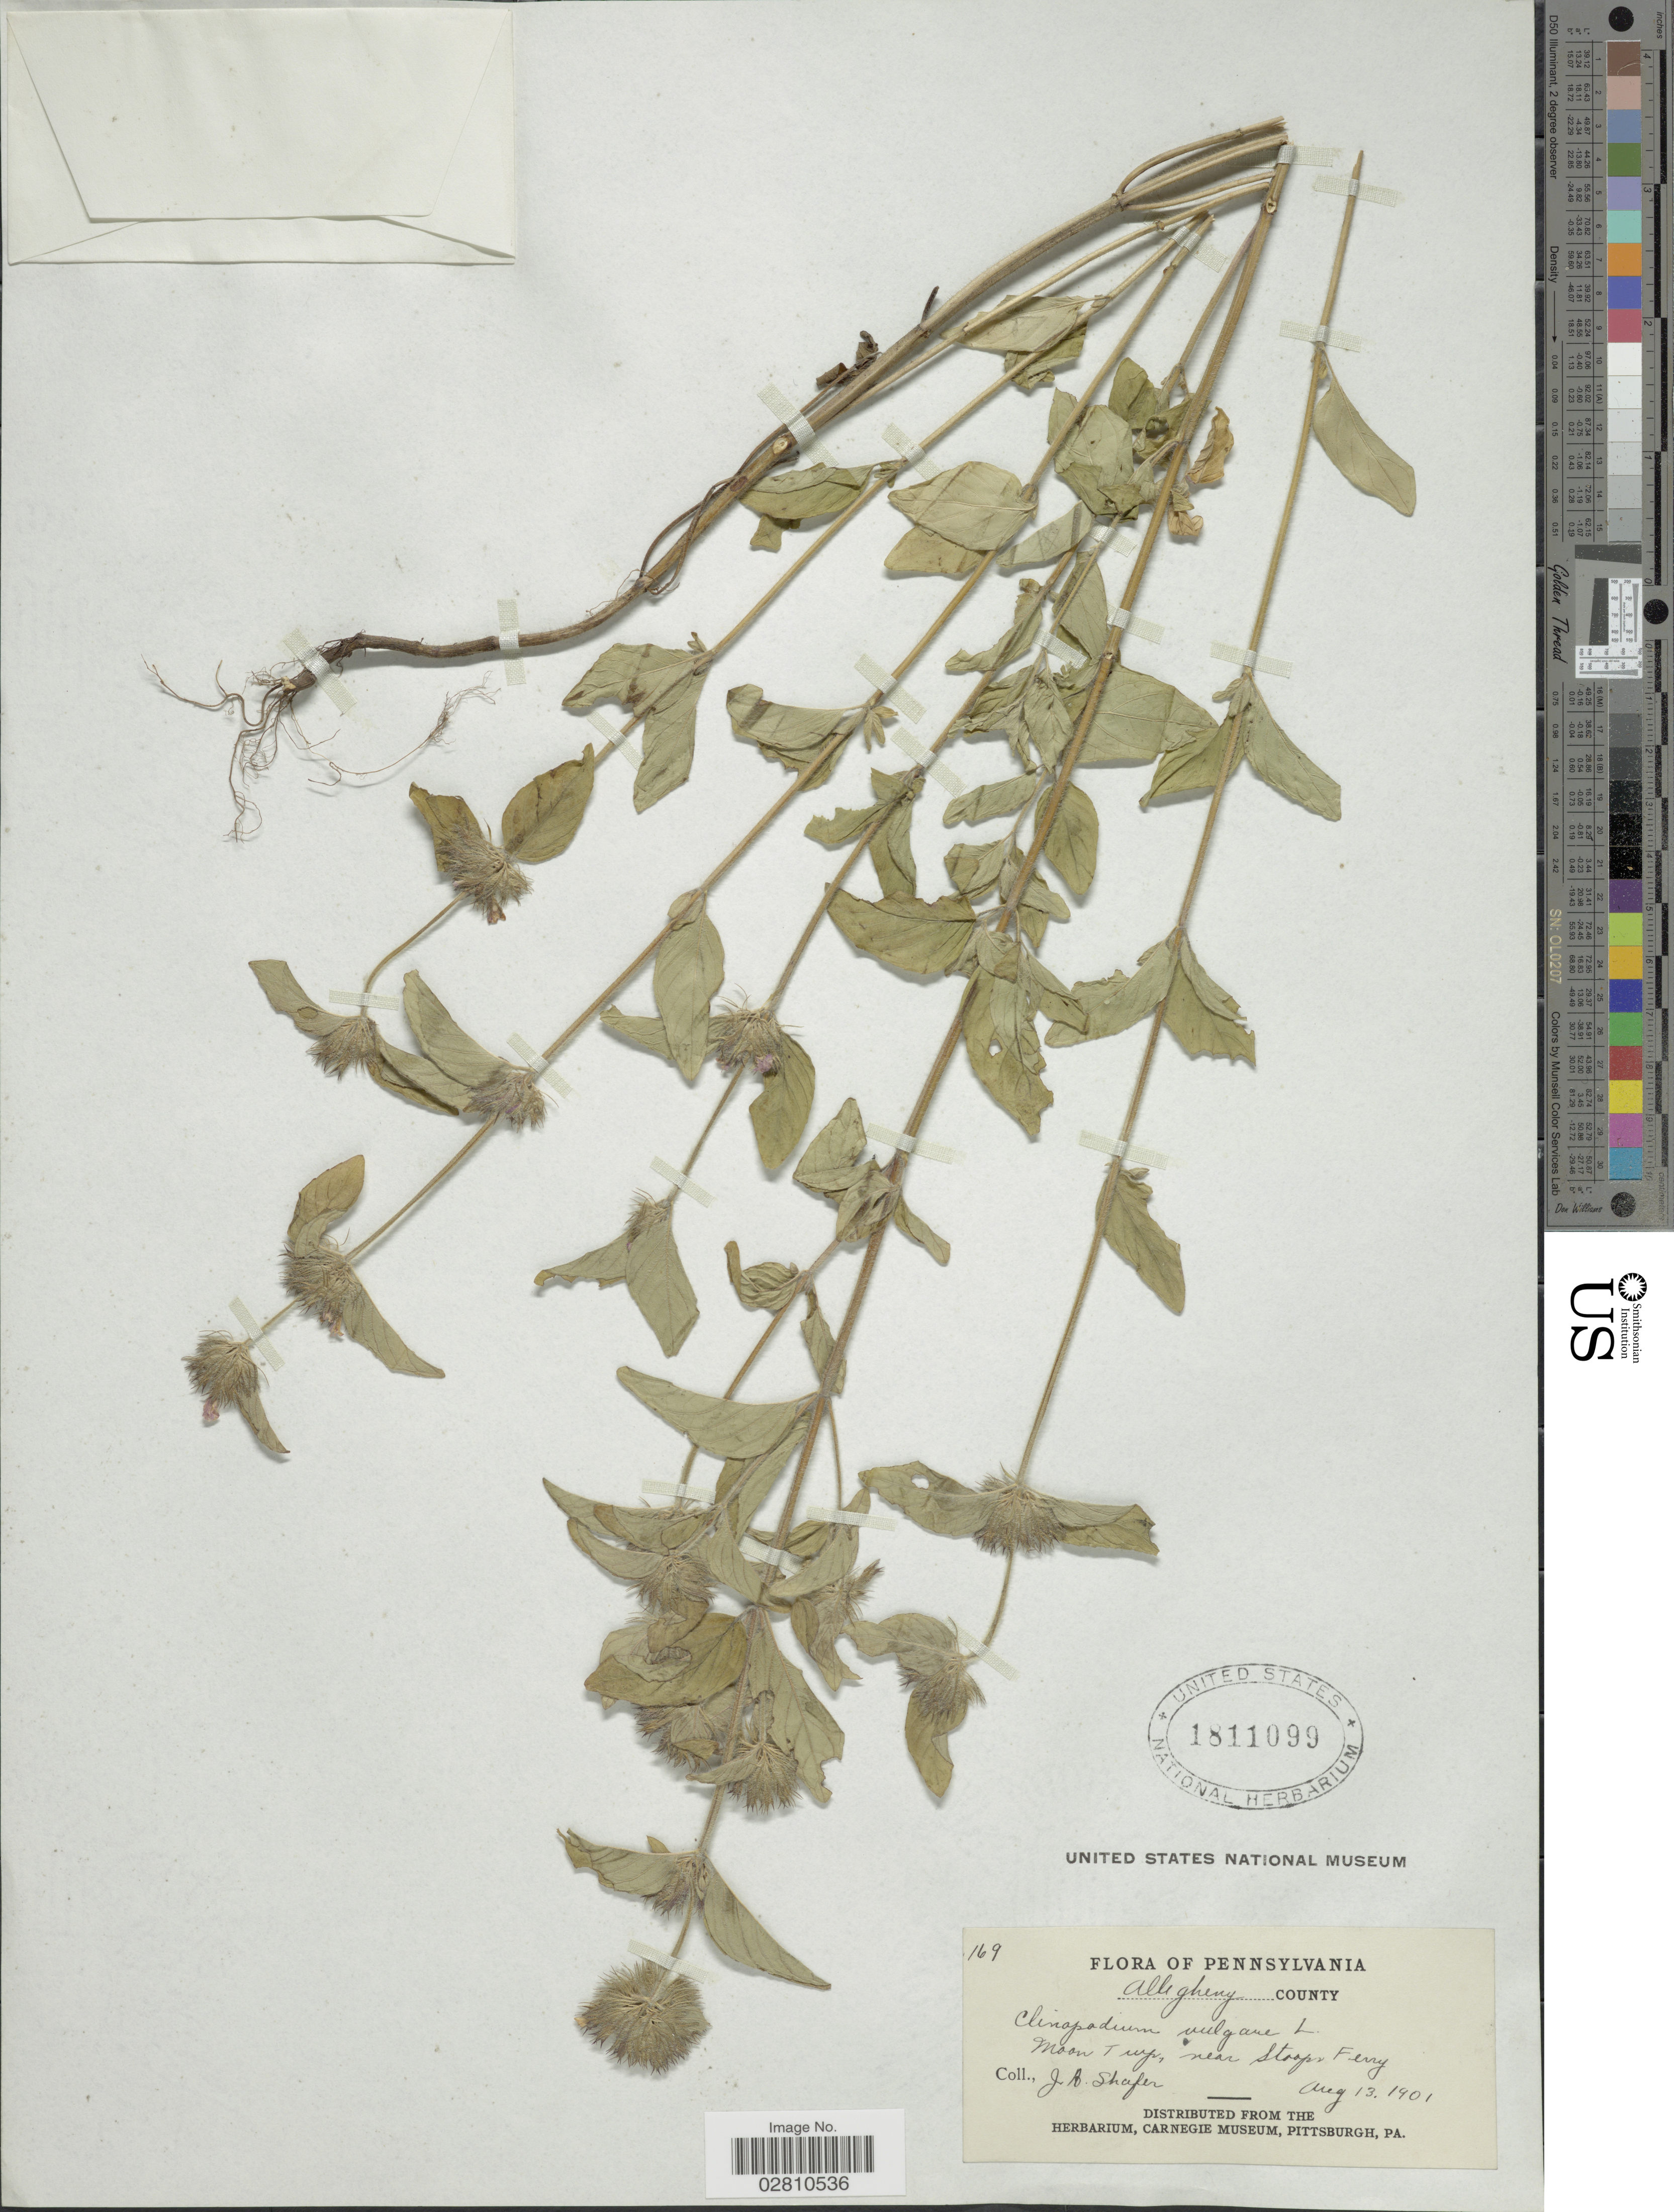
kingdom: Plantae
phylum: Tracheophyta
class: Magnoliopsida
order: Lamiales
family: Lamiaceae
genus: Clinopodium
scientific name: Clinopodium vulgare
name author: L.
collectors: J. A. Shafer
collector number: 169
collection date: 1901-08-13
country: United States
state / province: Pennsylvania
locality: Allegheny County,Moon Twp., near Stoops Ferry.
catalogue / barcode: US 1811099